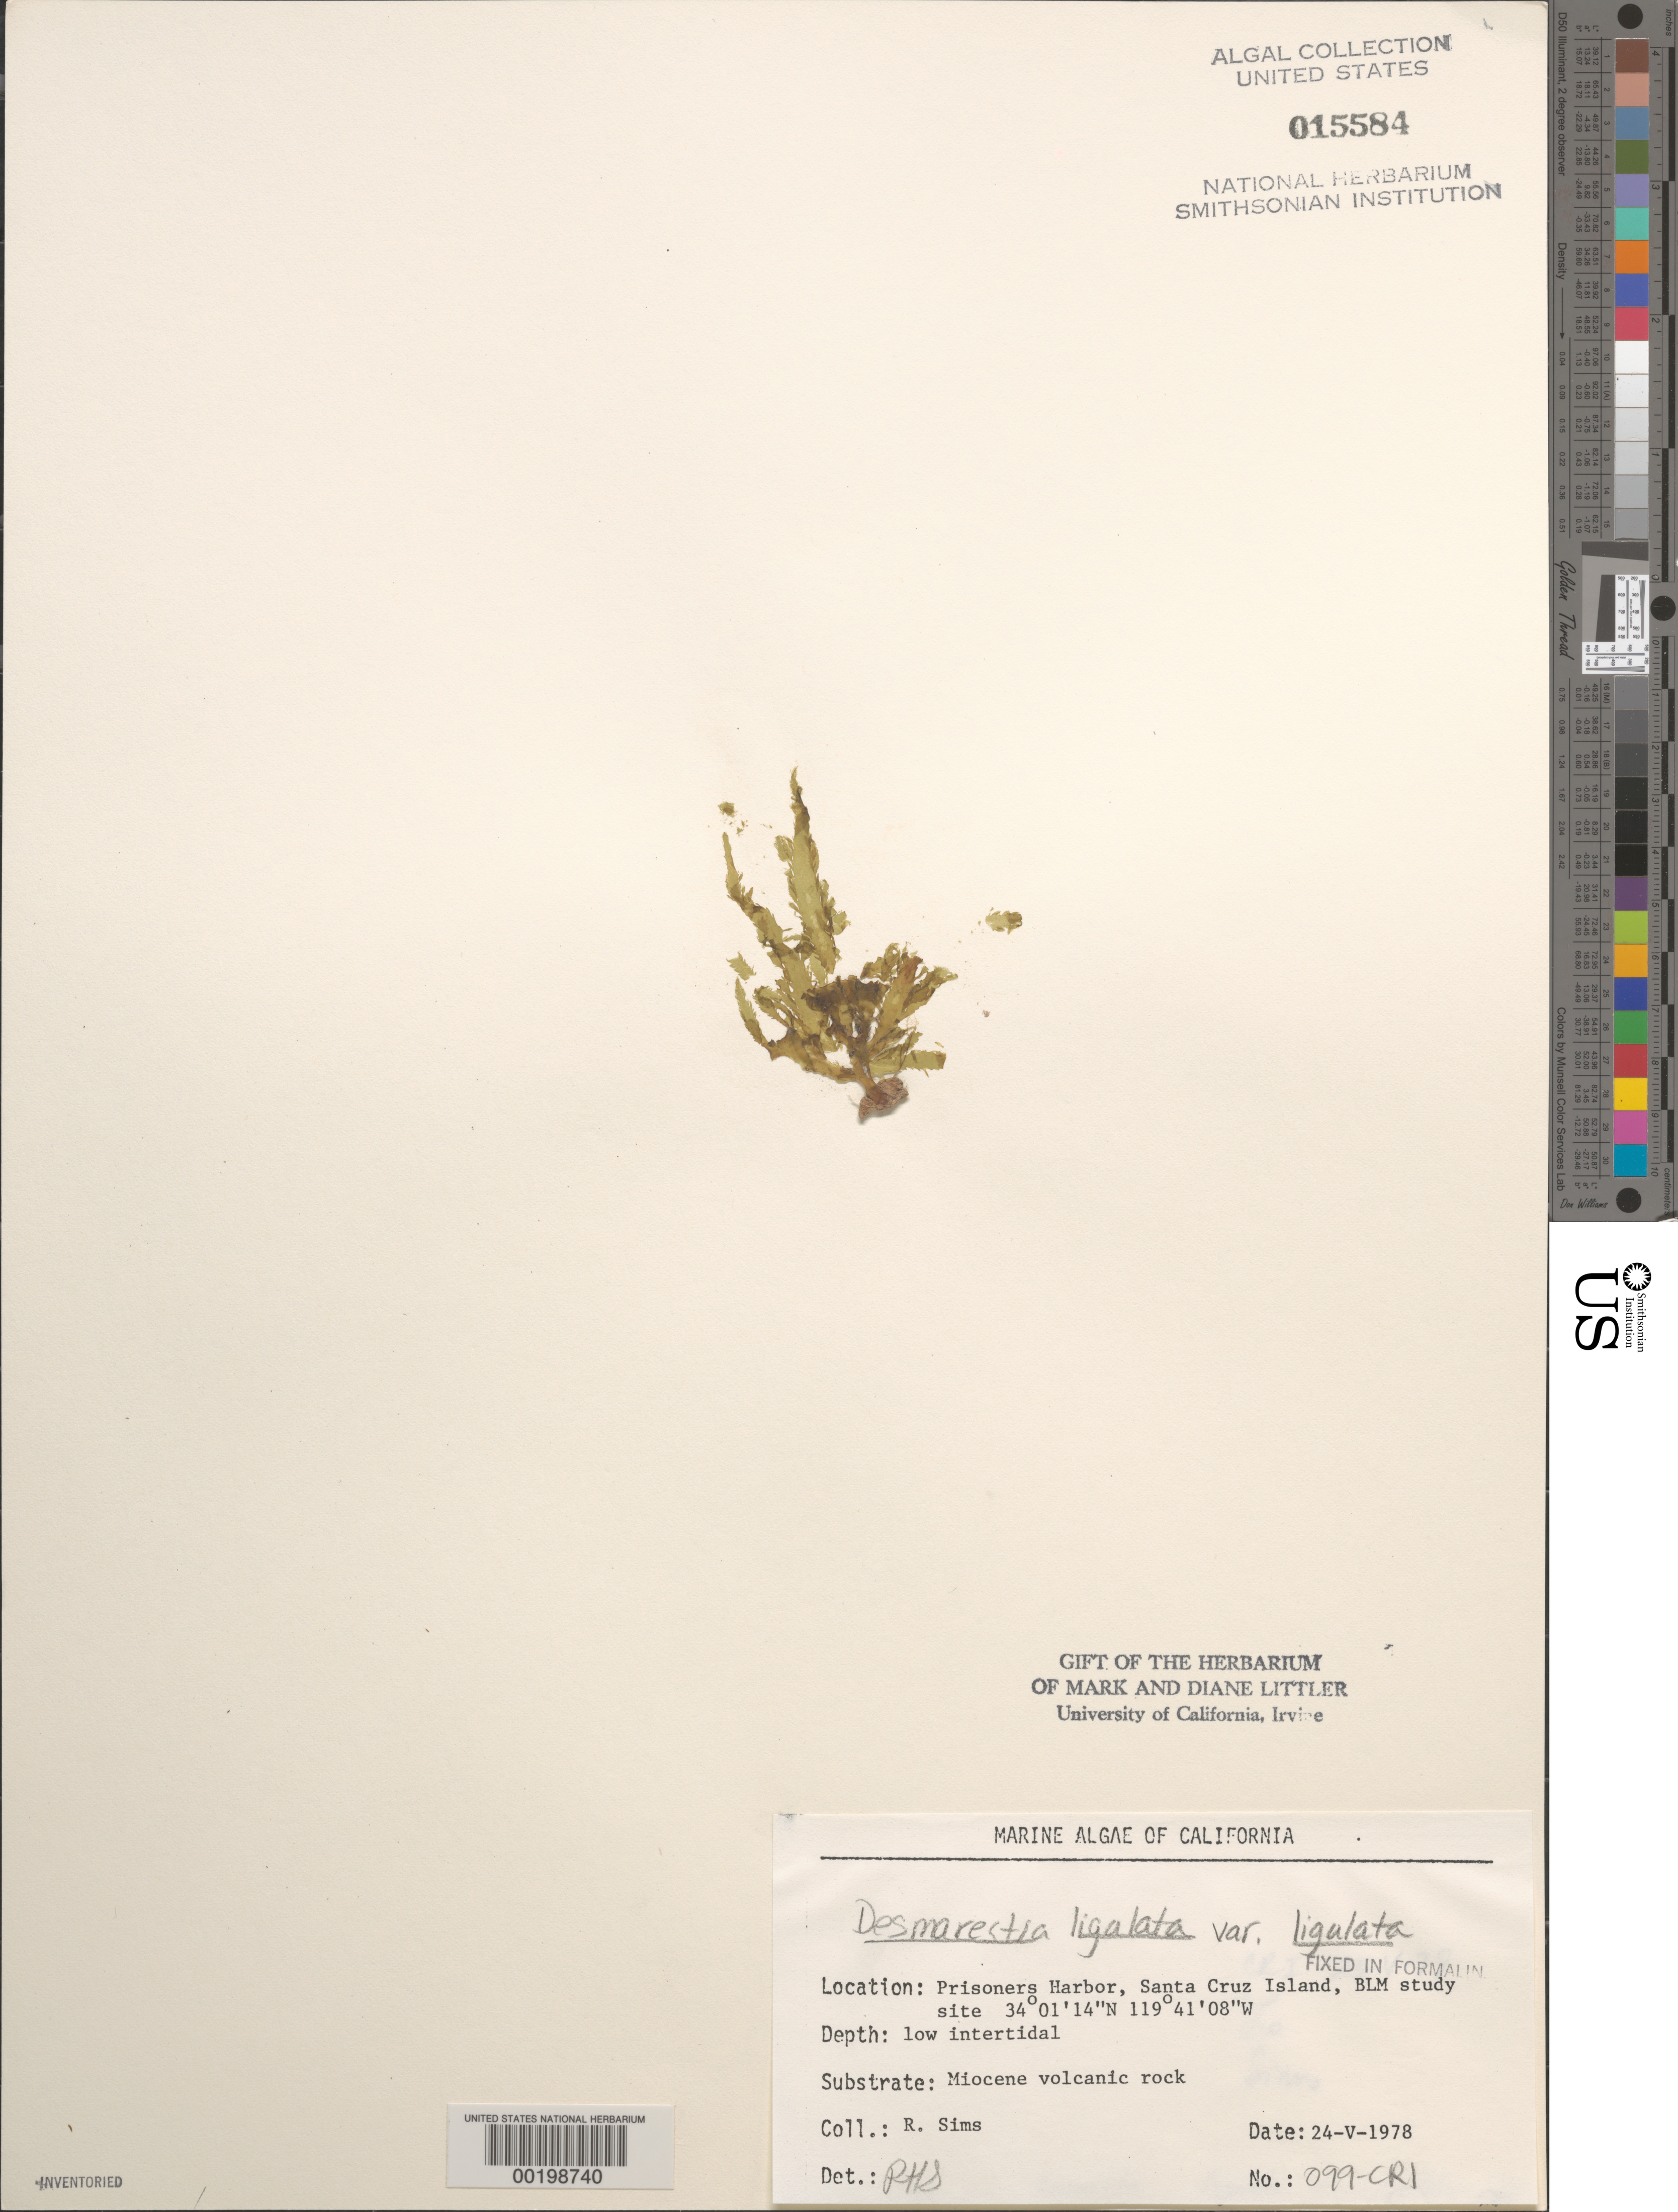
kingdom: Chromista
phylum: Ochrophyta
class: Phaeophyceae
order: Desmarestiales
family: Desmarestiaceae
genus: Desmarestia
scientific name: Desmarestia ligulata var. ligulata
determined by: Sims, Robert H.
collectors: R. H. Sims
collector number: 099-cri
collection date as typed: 24 May 1978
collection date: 1978-05-24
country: United States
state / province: California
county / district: Santa Barbara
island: Santa Cruz Island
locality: Prisoners Harbor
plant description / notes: BLM-SOCALBIGHT Rocky Intertidal Survey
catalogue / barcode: US 15584